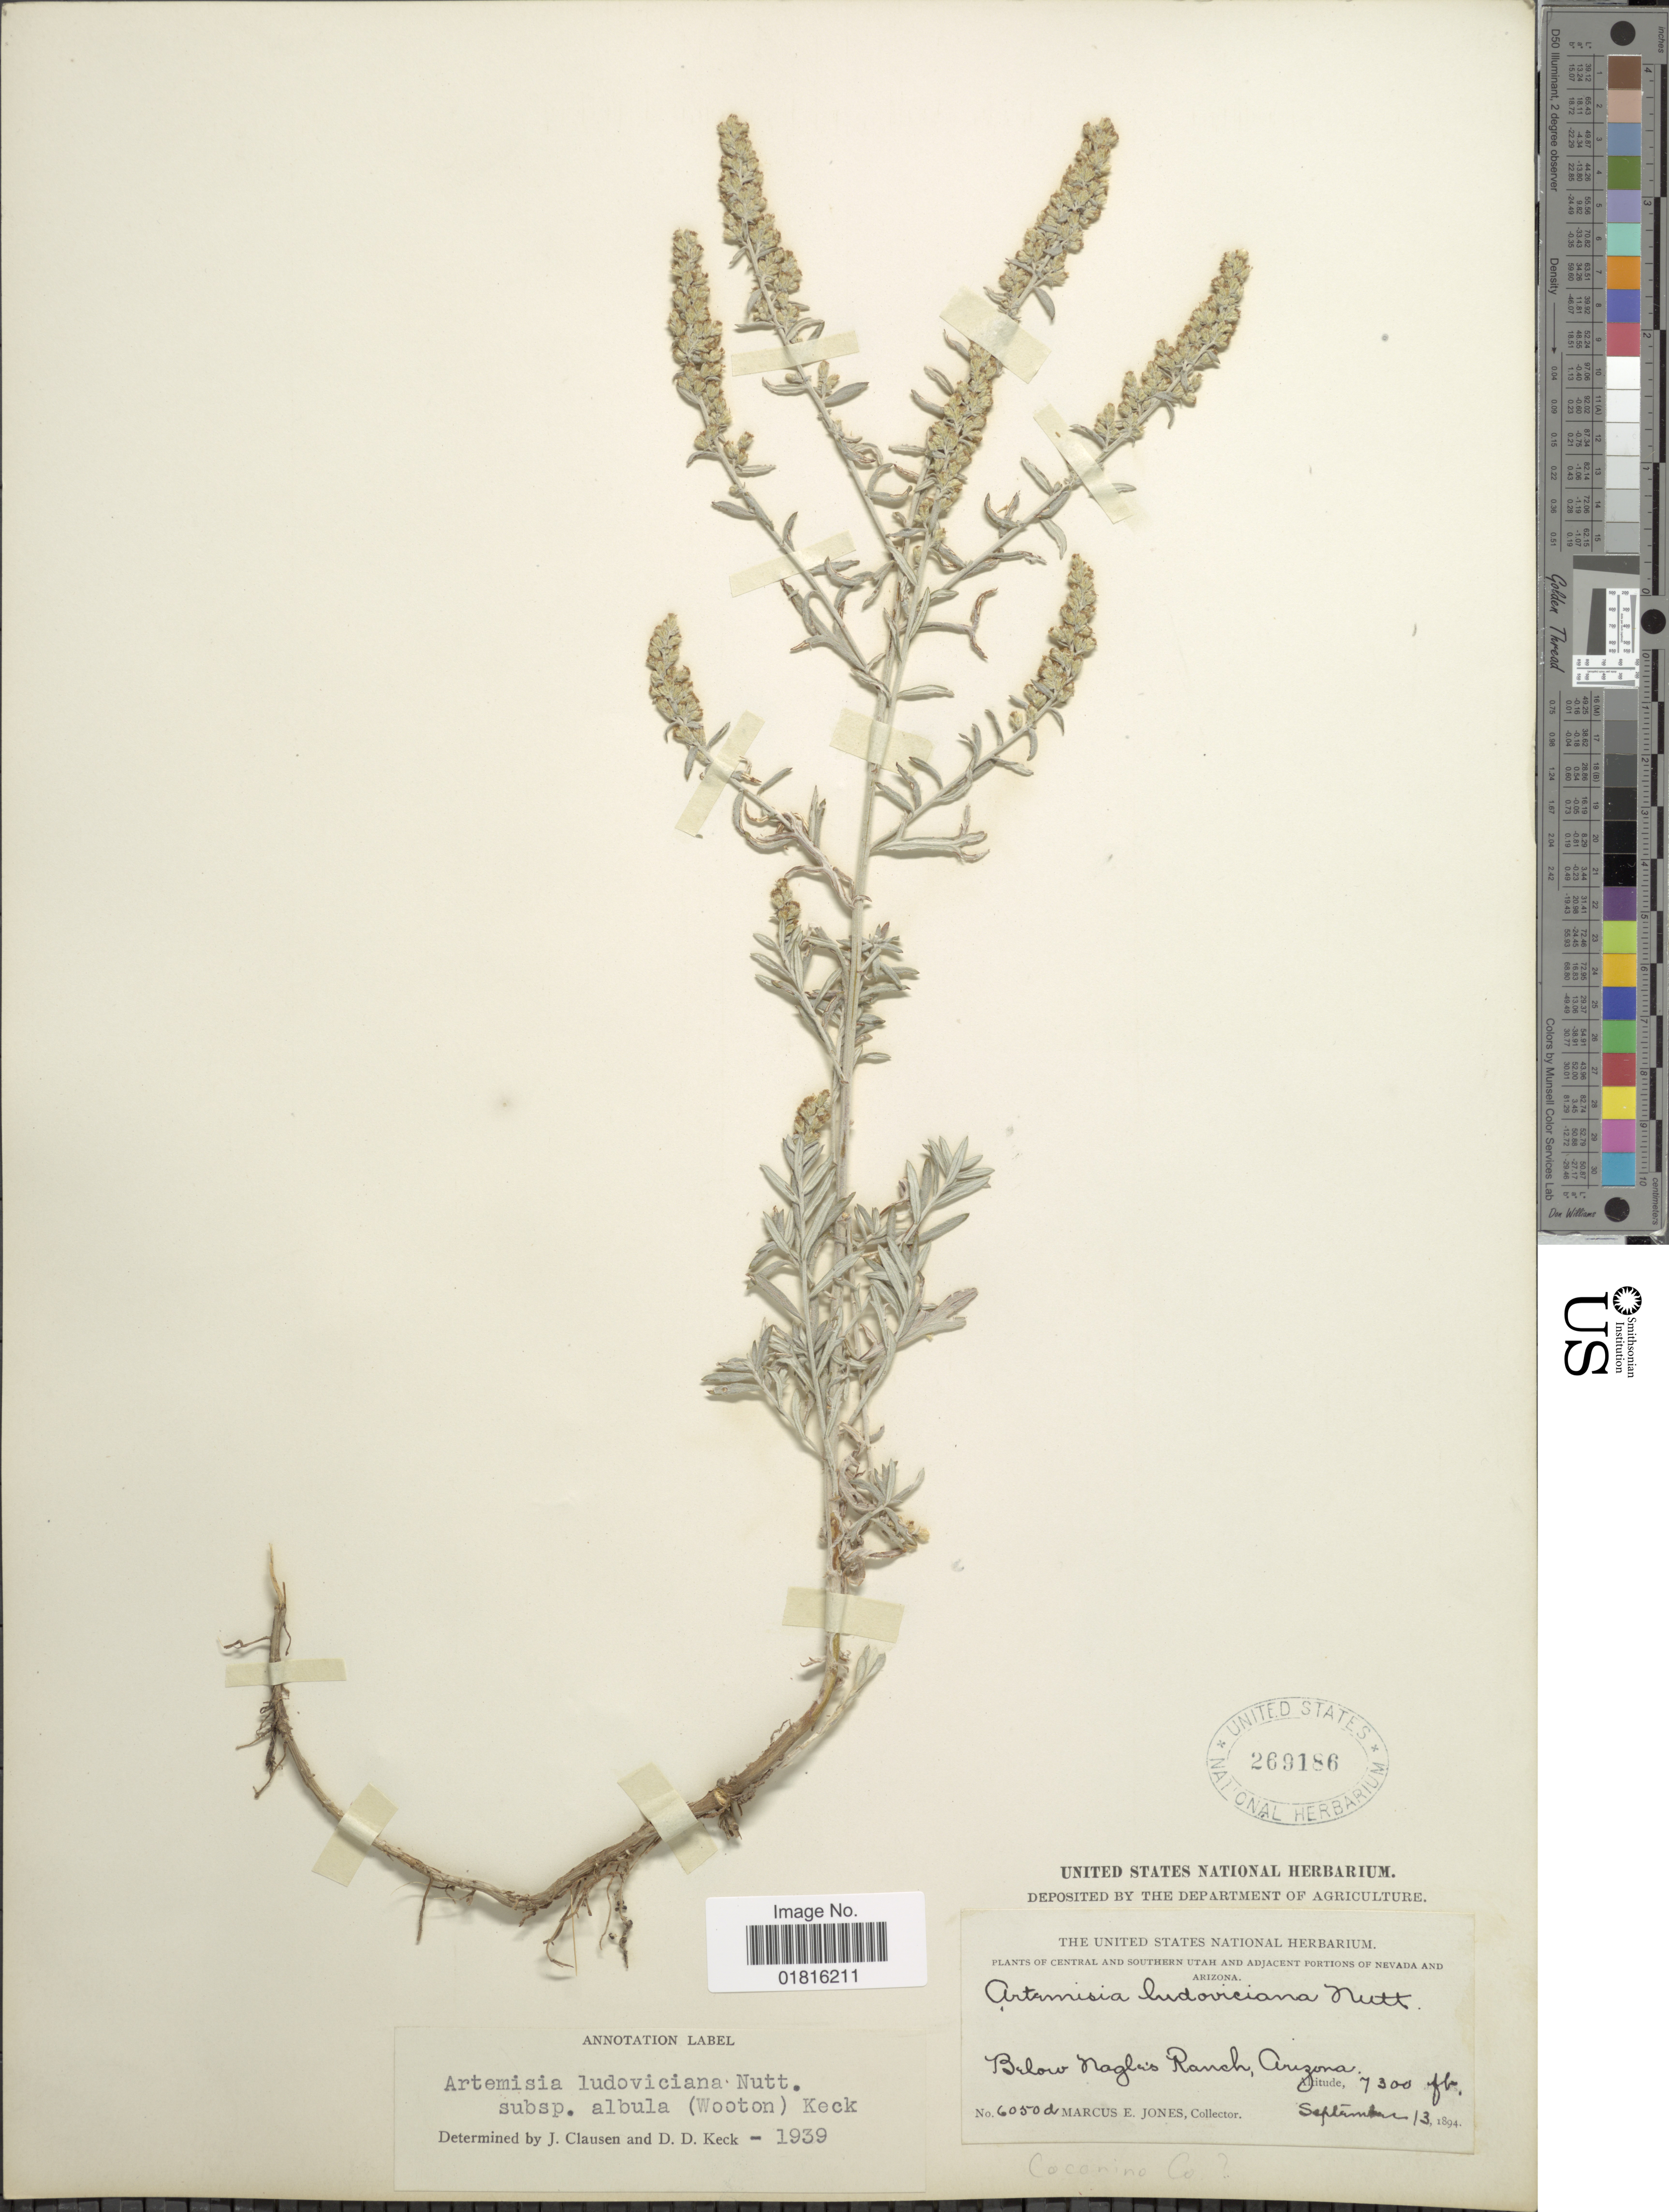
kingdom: Plantae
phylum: Tracheophyta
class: Magnoliopsida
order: Asterales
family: Asteraceae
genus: Artemisia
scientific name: Artemisia ludoviciana subsp. albula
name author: (Wooton) D.D. Keck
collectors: M. E. Jones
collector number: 6050d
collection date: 1894-09-13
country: United States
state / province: Arizona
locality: Central and Southern Utah and Adjacent Portion of Nevada and Arizona, Below Naglis Ranch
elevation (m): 2225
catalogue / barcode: US 269186